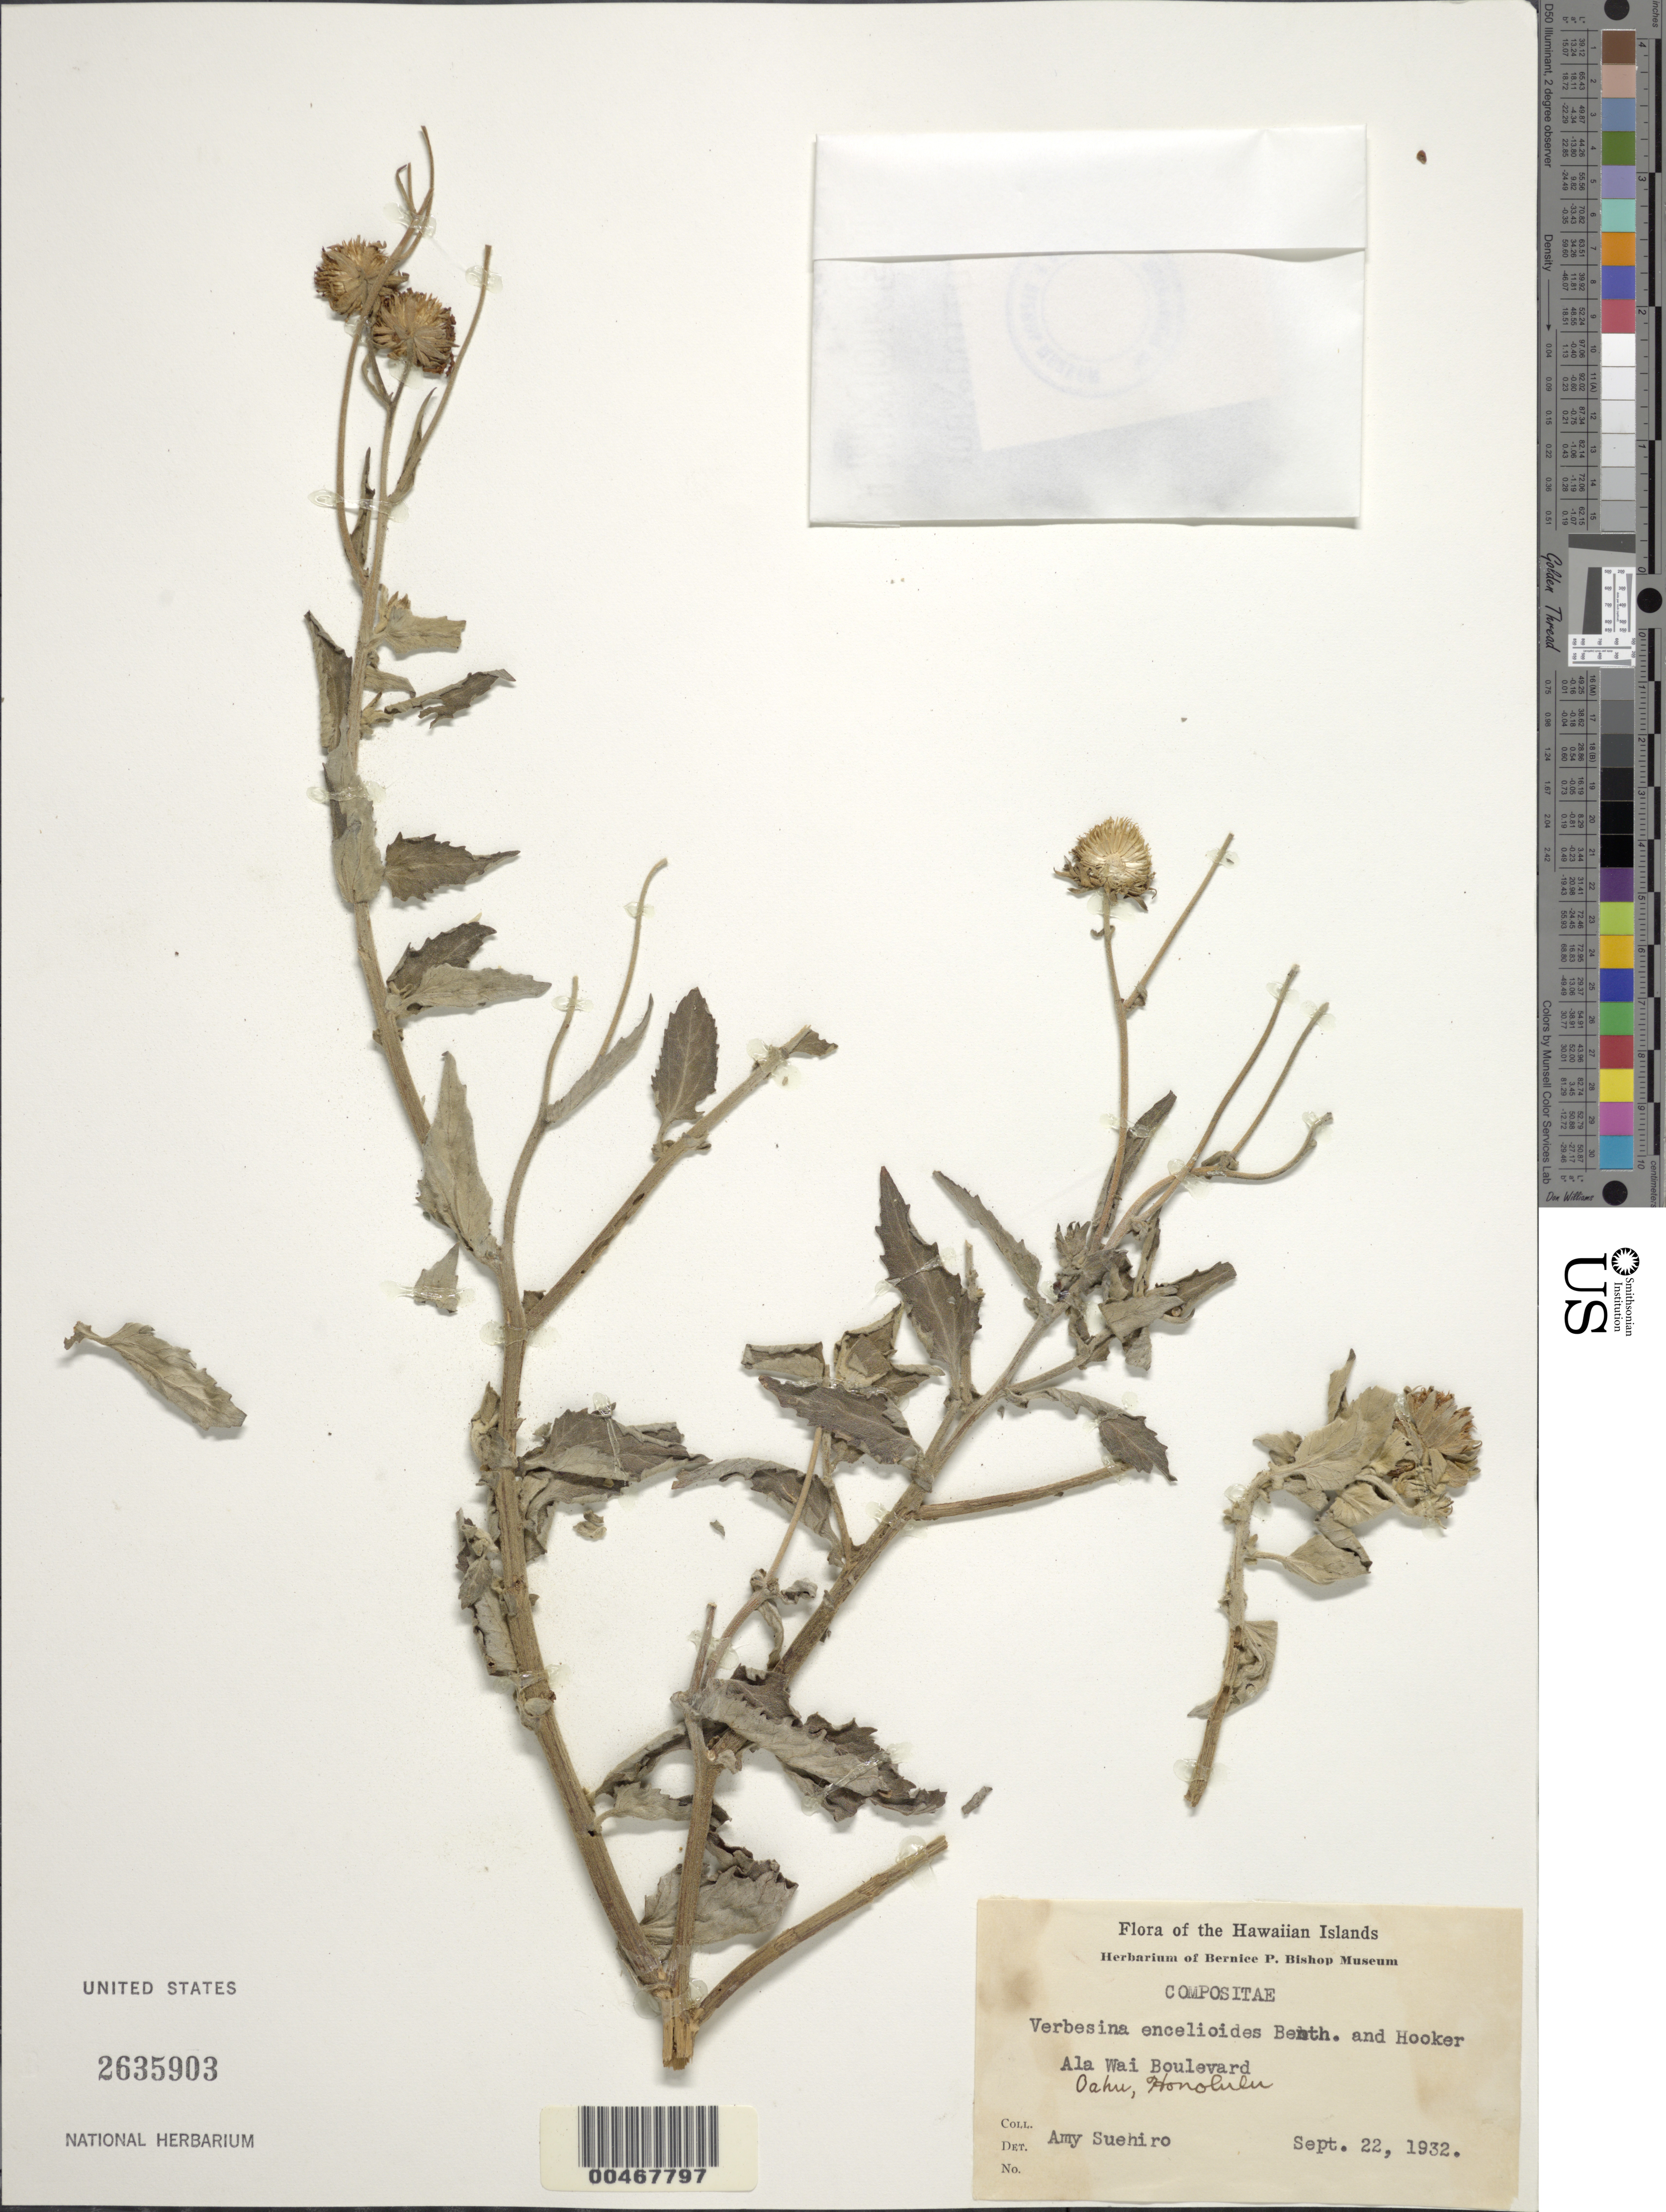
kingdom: Plantae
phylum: Tracheophyta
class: Magnoliopsida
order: Asterales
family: Asteraceae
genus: Verbesina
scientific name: Verbesina encelioides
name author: (Cav.) Benth. & Hook. ex A. Gray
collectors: A. Suehiro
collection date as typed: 22 Sep 1932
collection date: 1932-09-22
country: United States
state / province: Hawaii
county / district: Honolulu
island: Oahu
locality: Ala Wai Boulevard, Honolulu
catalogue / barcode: US 2635903